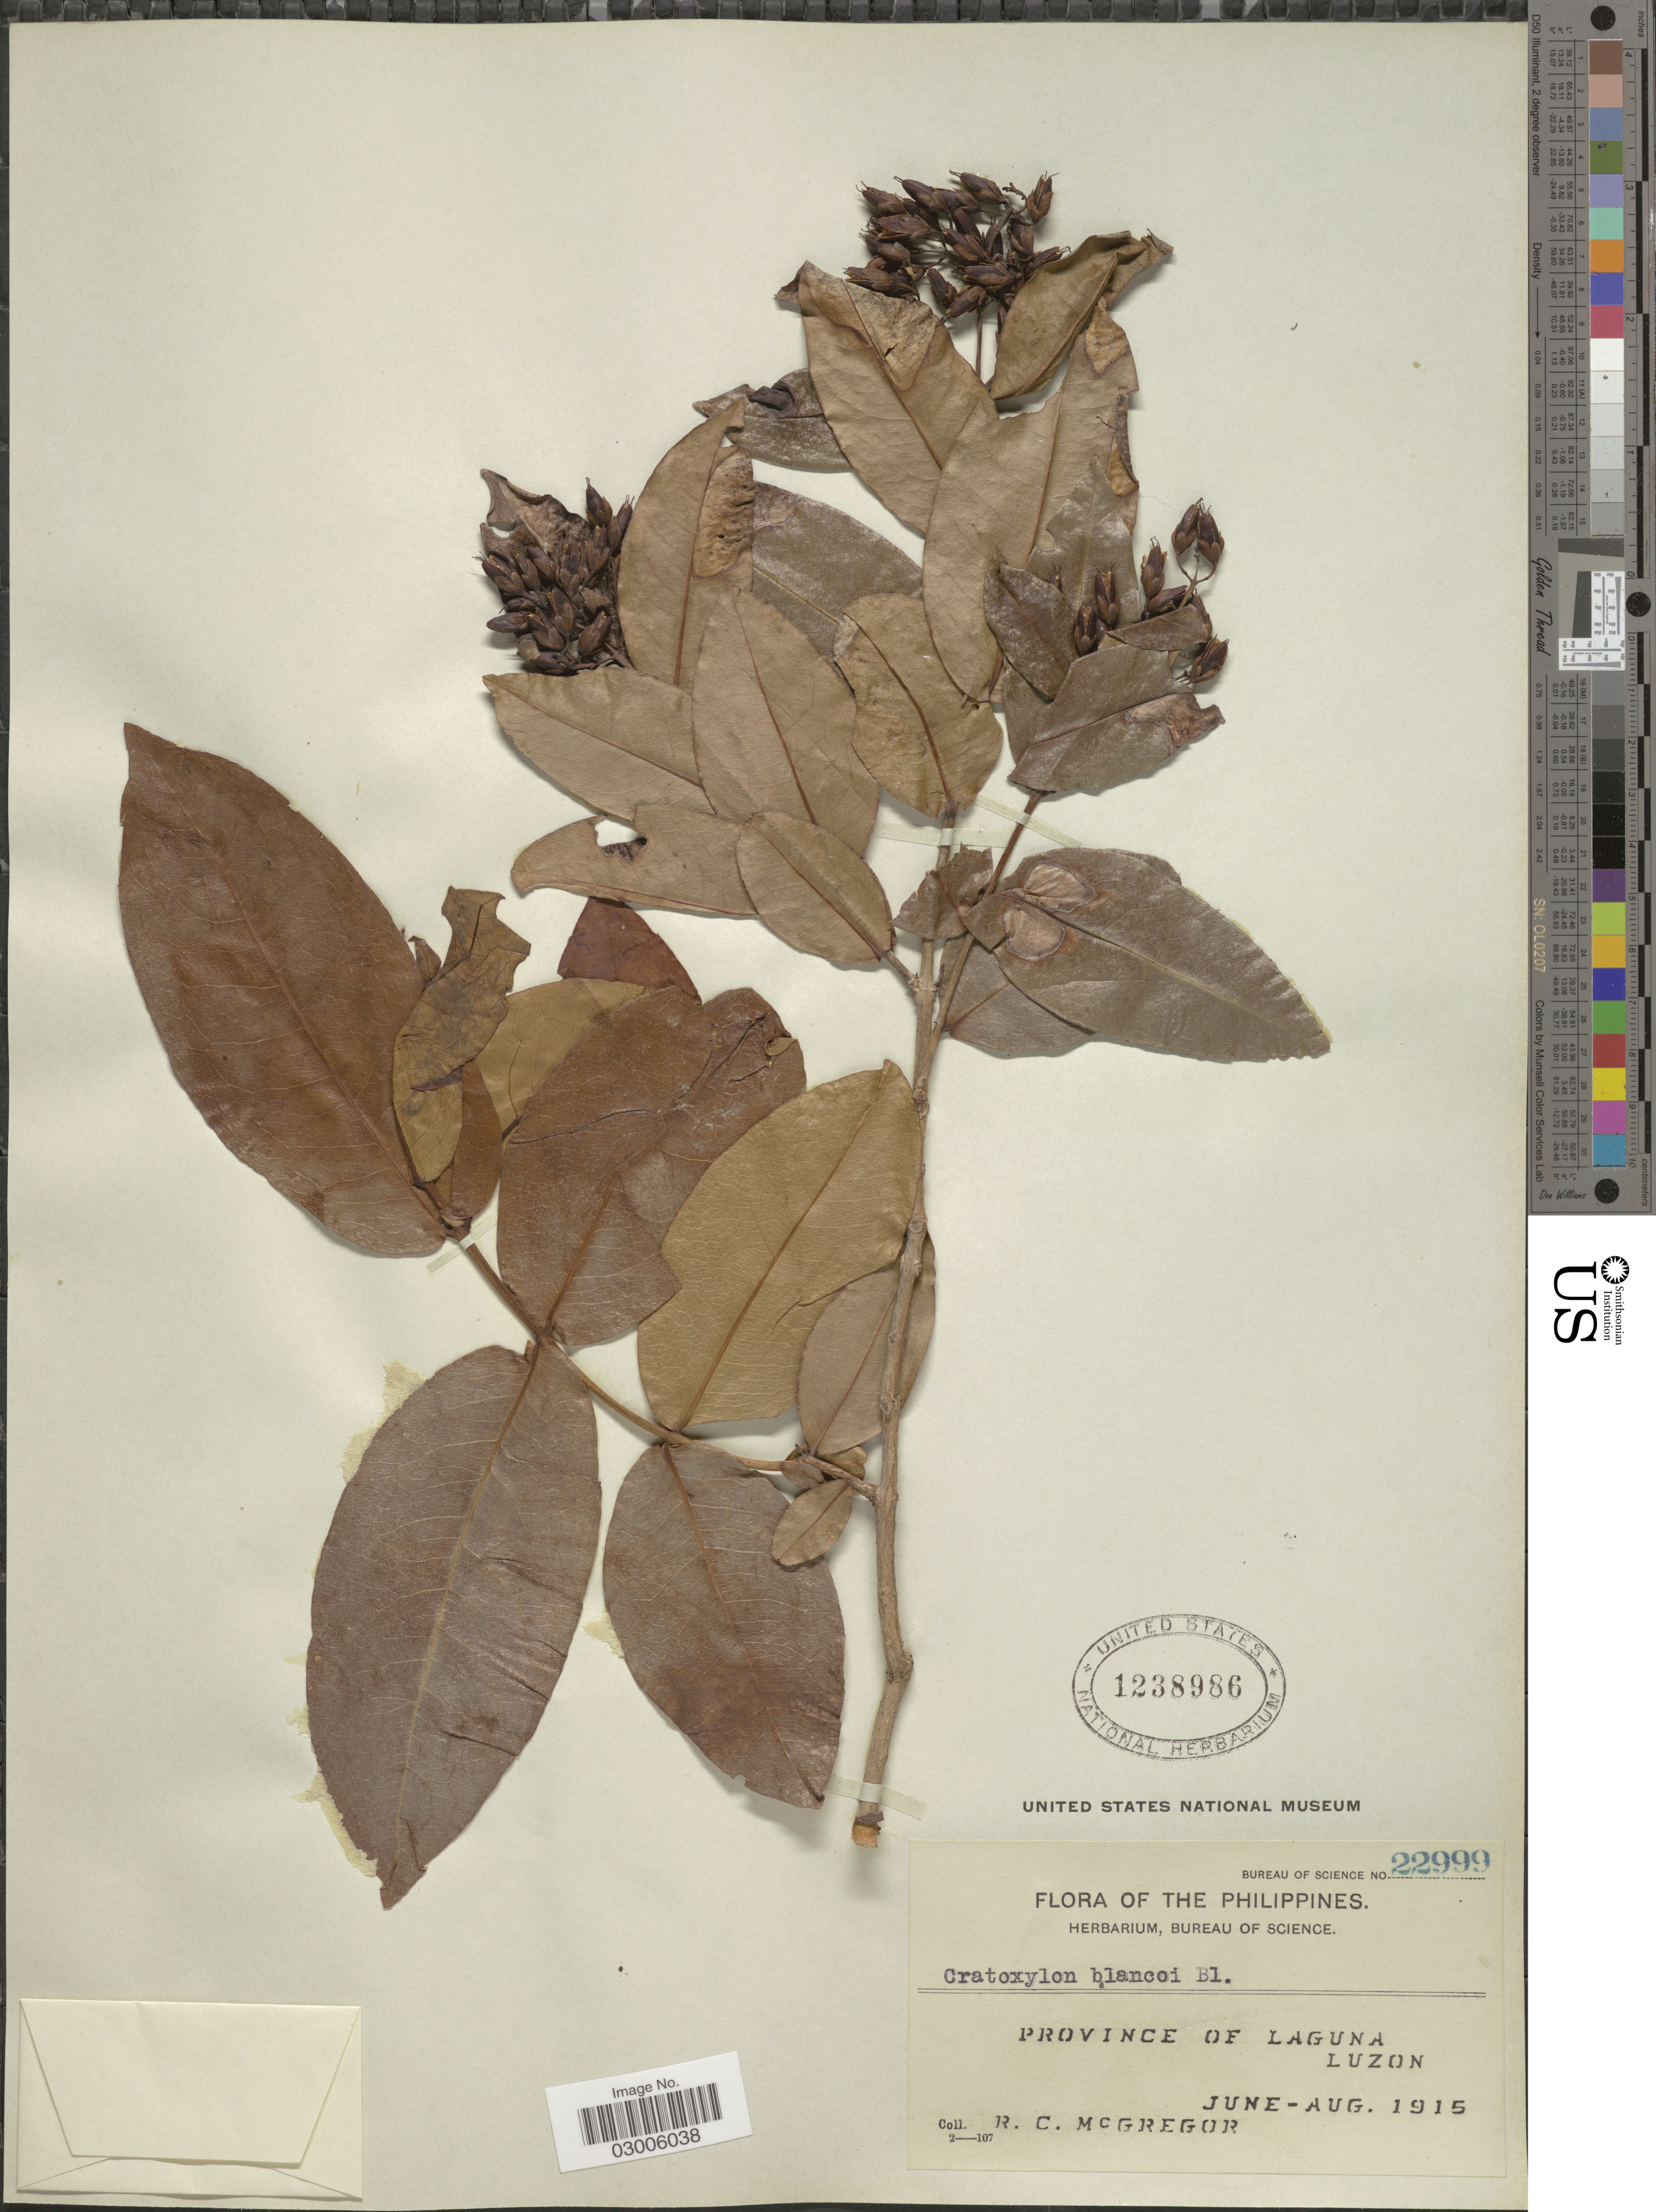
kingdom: Plantae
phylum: Tracheophyta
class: Magnoliopsida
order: Malpighiales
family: Hypericaceae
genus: Cratoxylum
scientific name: Cratoxylum blancoi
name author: Blume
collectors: R. C. McGregor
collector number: Burea of Science 22999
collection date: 1915-06/1915-08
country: Philippines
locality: Province of Laguna. Luzon.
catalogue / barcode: US 1238986